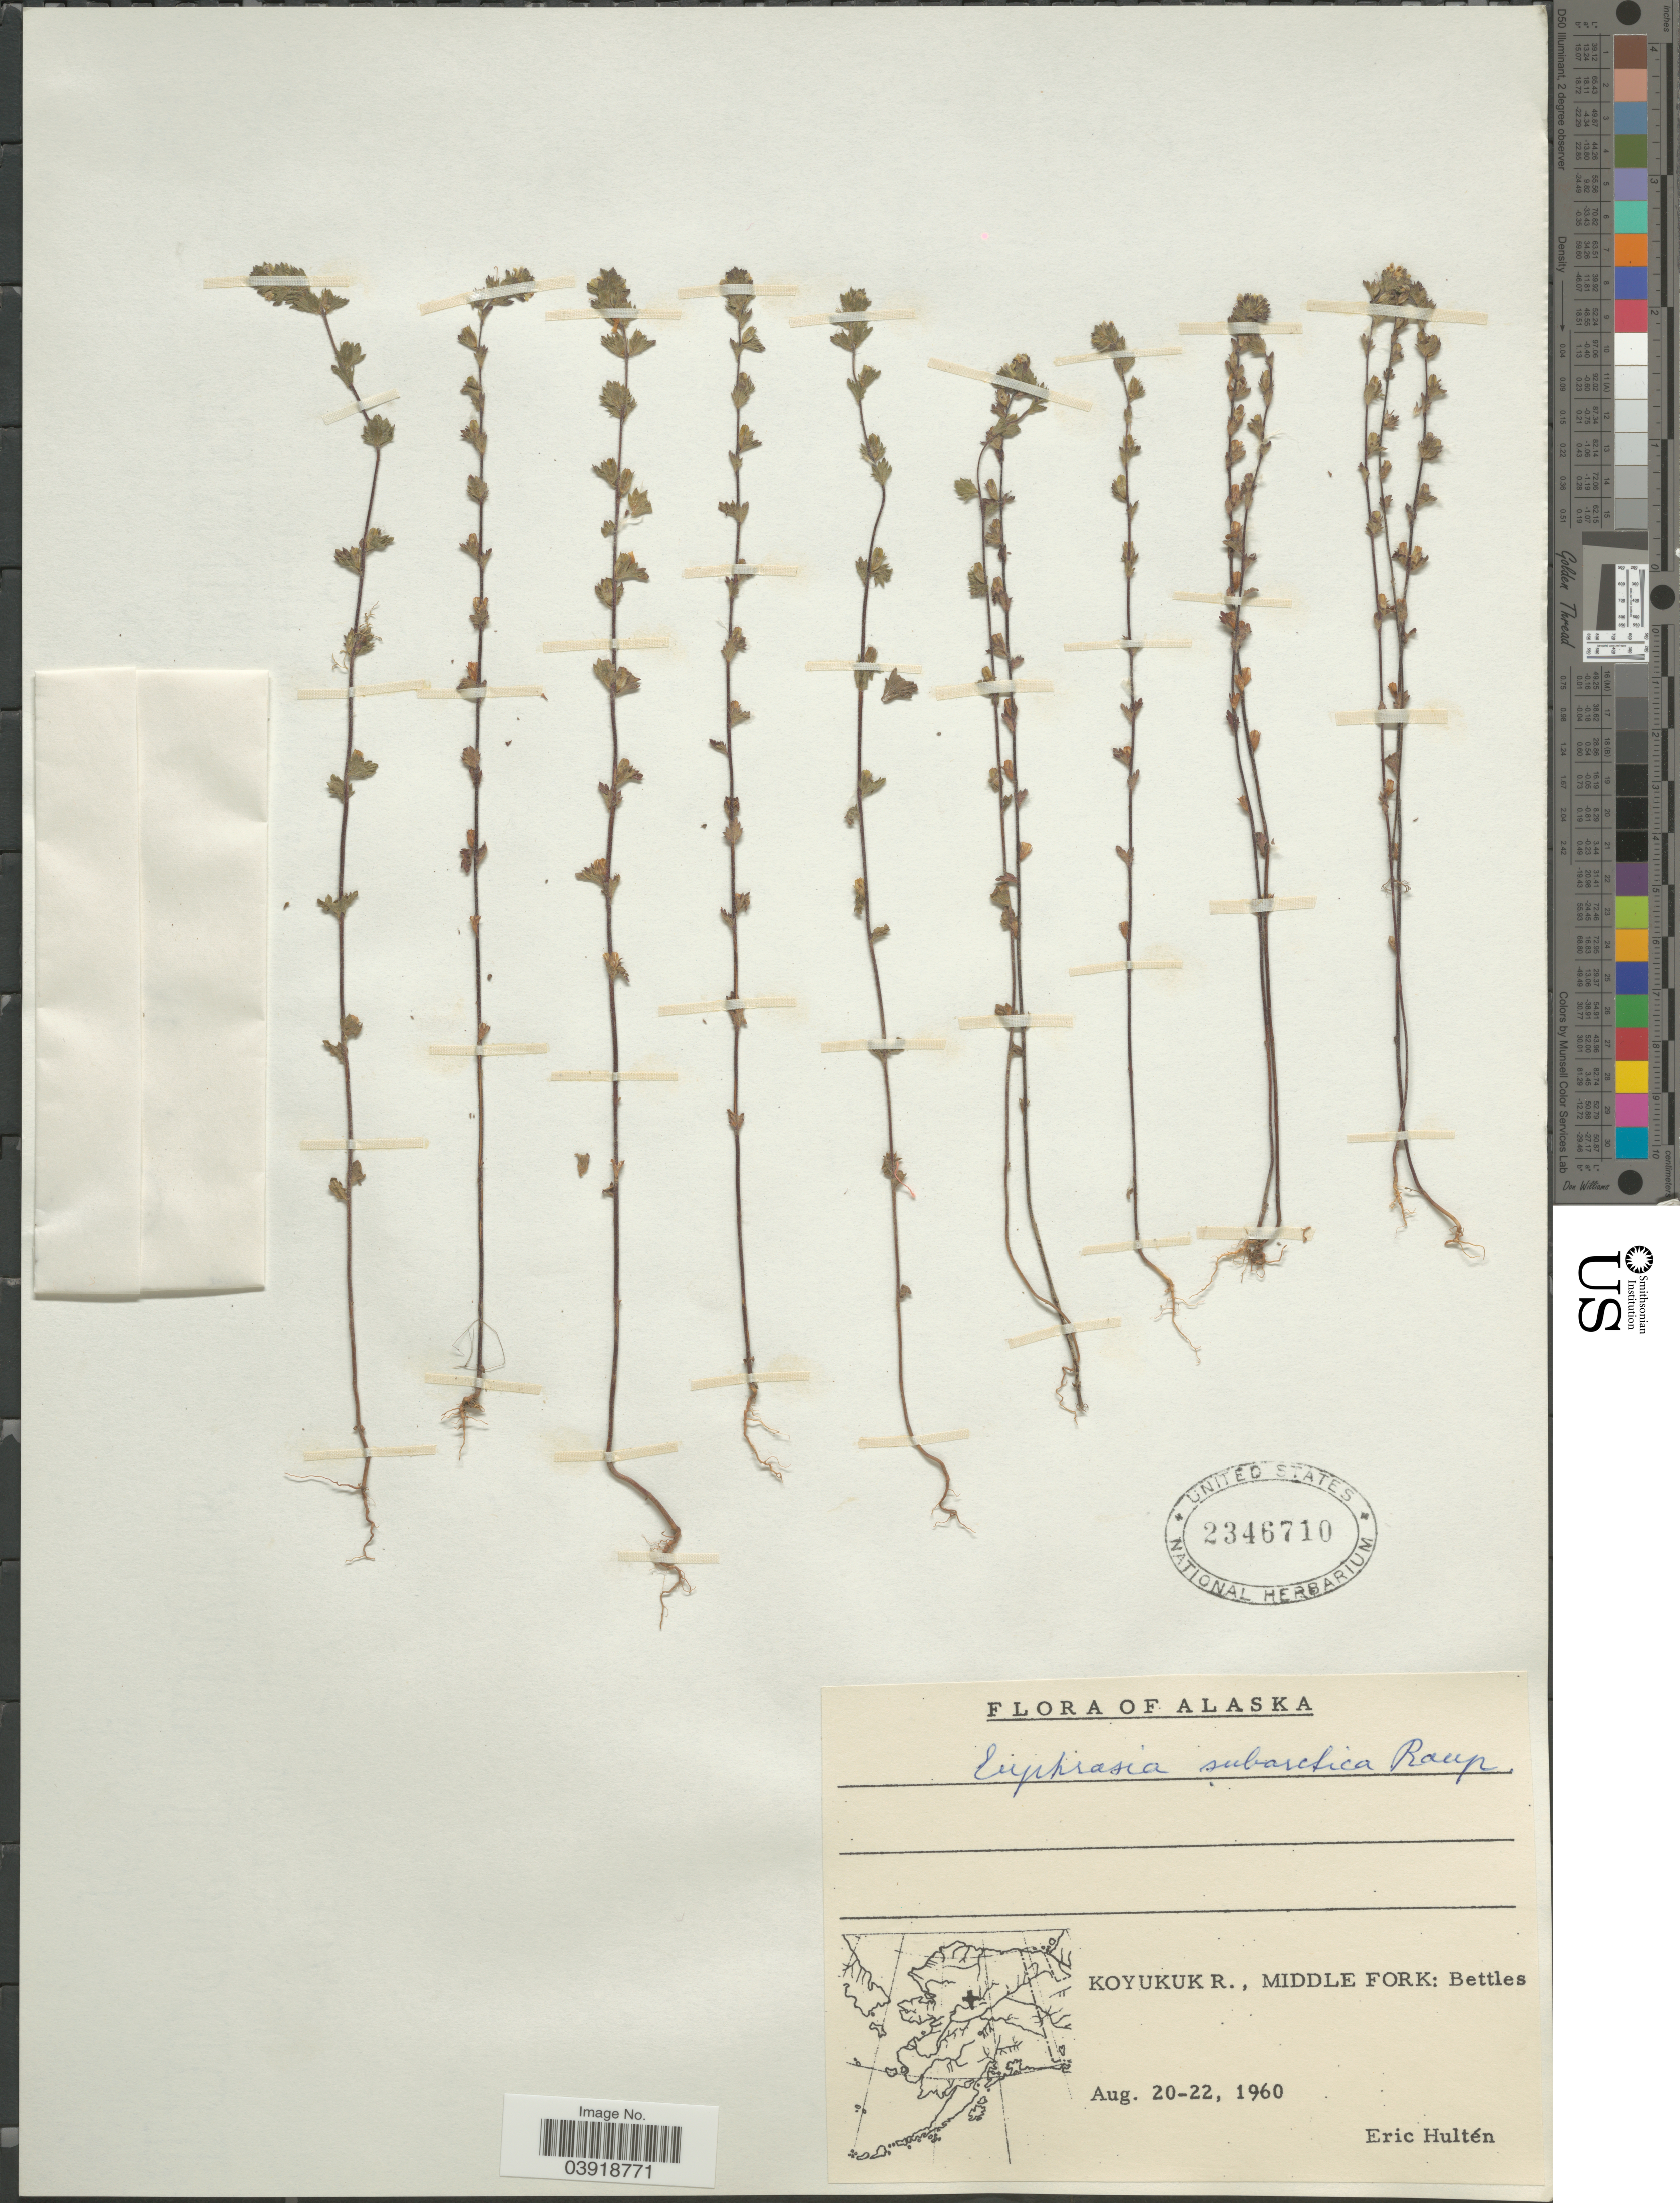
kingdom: Plantae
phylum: Tracheophyta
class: Magnoliopsida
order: Lamiales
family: Orobanchaceae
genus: Euphrasia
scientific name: Euphrasia subarctica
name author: Raup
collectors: E. G. Hultén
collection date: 1960-08-20/1960-08-22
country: United States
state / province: Alaska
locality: Koyukuk R., Middle Fork: Bettles.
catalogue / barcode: US 2346710